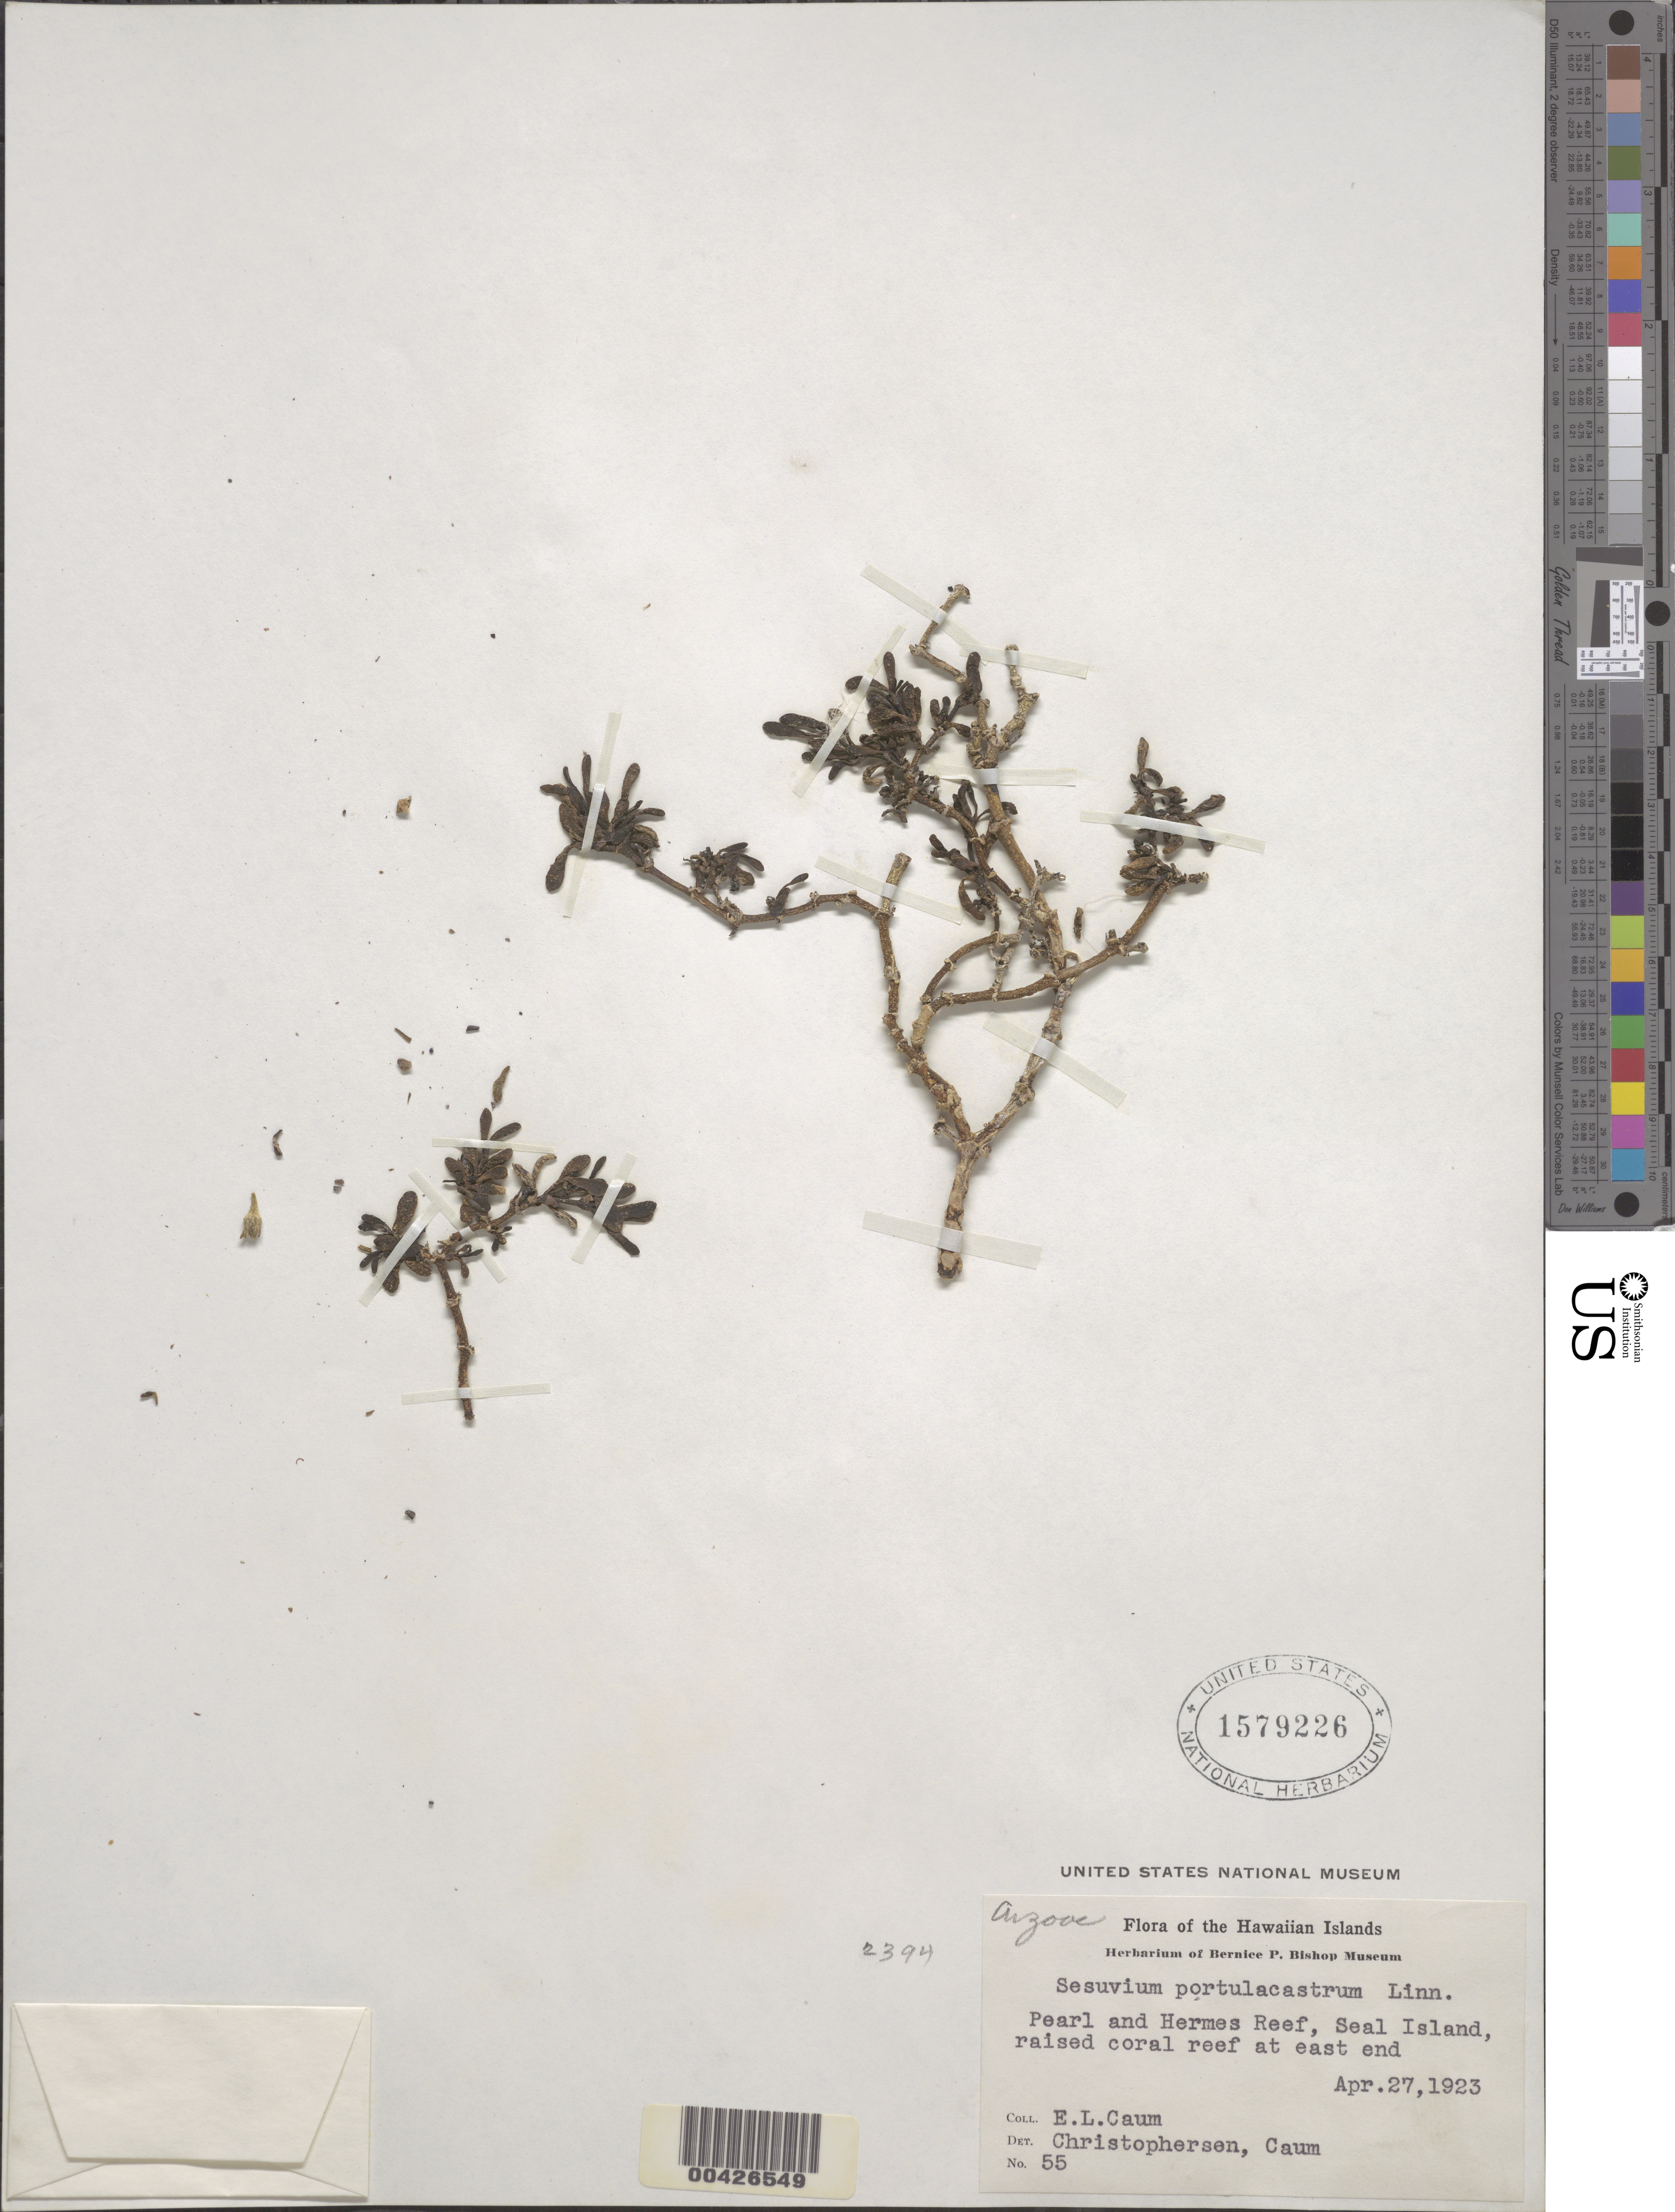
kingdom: Plantae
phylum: Tracheophyta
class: Magnoliopsida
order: Caryophyllales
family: Aizoaceae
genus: Sesuvium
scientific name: Sesuvium portulacastrum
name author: (L.) L.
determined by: Caum, E. L.; Christophersen, Erling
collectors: E. L. Caum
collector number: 55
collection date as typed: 27 Apr 1923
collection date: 1923-04-27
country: United States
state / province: Hawaii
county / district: Honolulu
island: Pearl and Hermes Atoll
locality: Seal Islet, coral reef at east end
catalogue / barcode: US 1579226